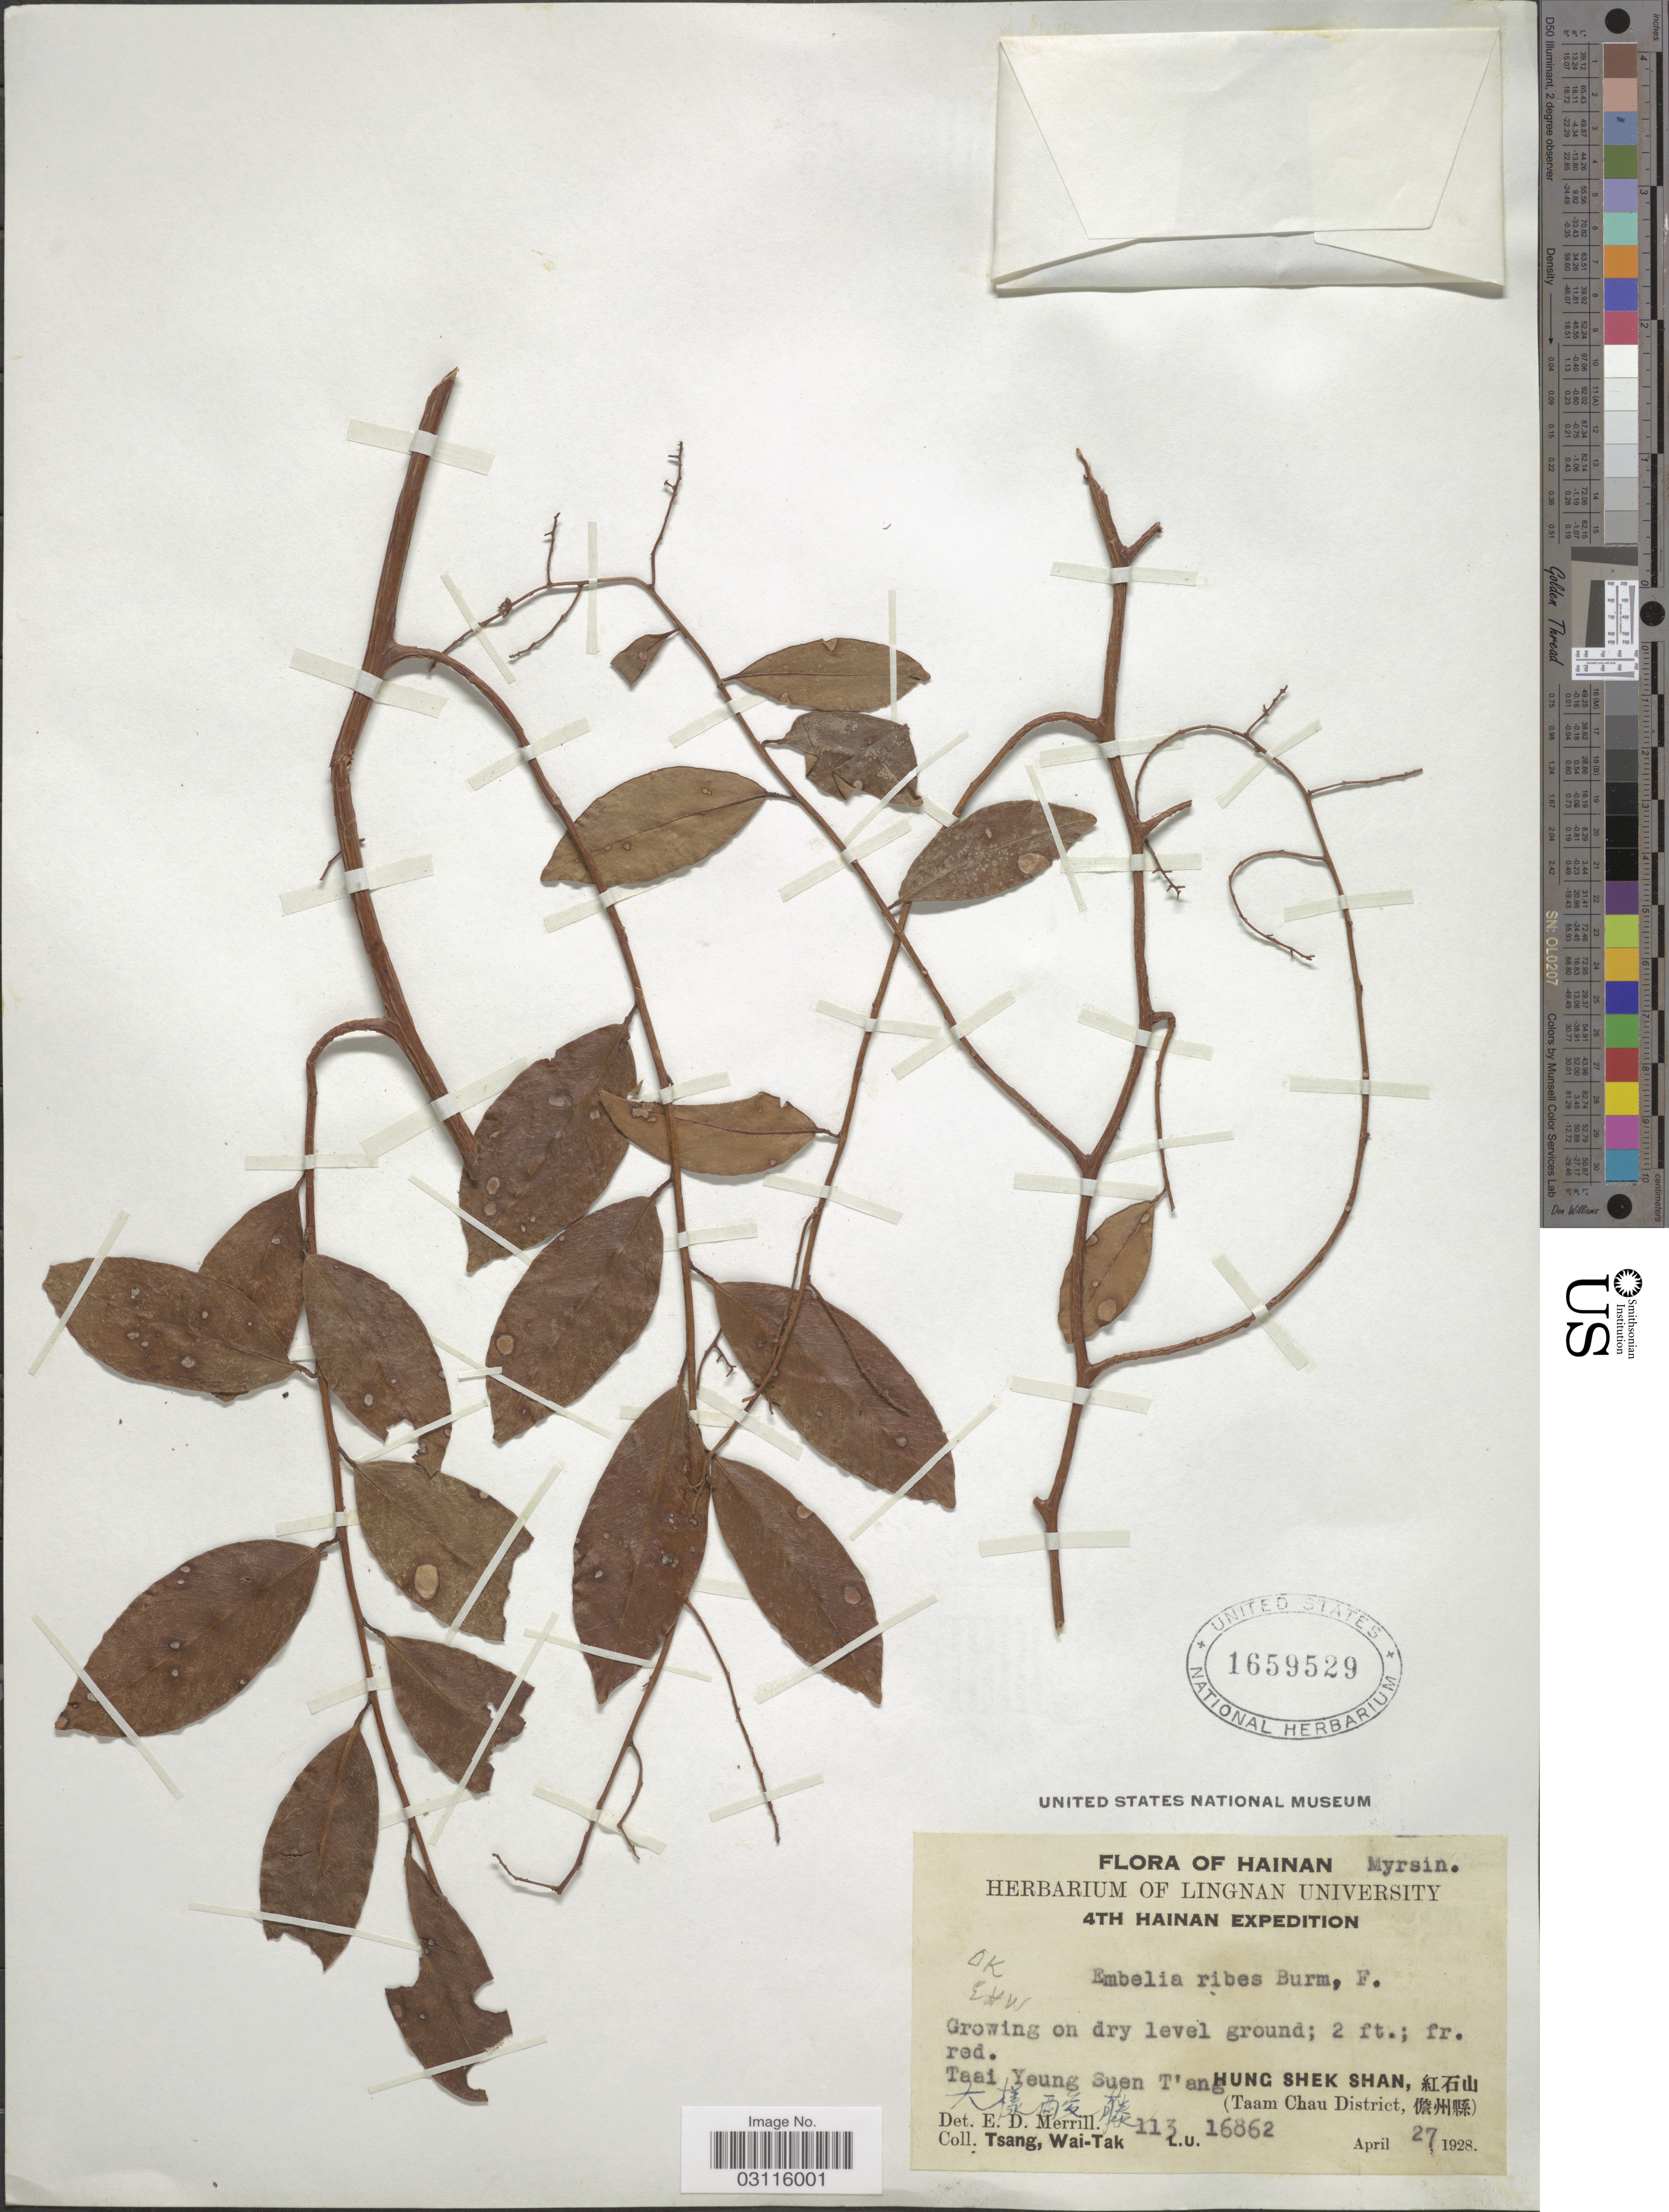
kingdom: Plantae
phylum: Tracheophyta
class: Magnoliopsida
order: Ericales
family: Primulaceae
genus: Embelia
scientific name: Embelia ribes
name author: Burm. f.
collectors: W. T. Tsang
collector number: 113L.U. 16862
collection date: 1928-04-27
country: China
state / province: Hainan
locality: Tai Yeung Suen T'ang, Hung Shek Shan, X, (Taam Chau District, X).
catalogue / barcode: US 1659529